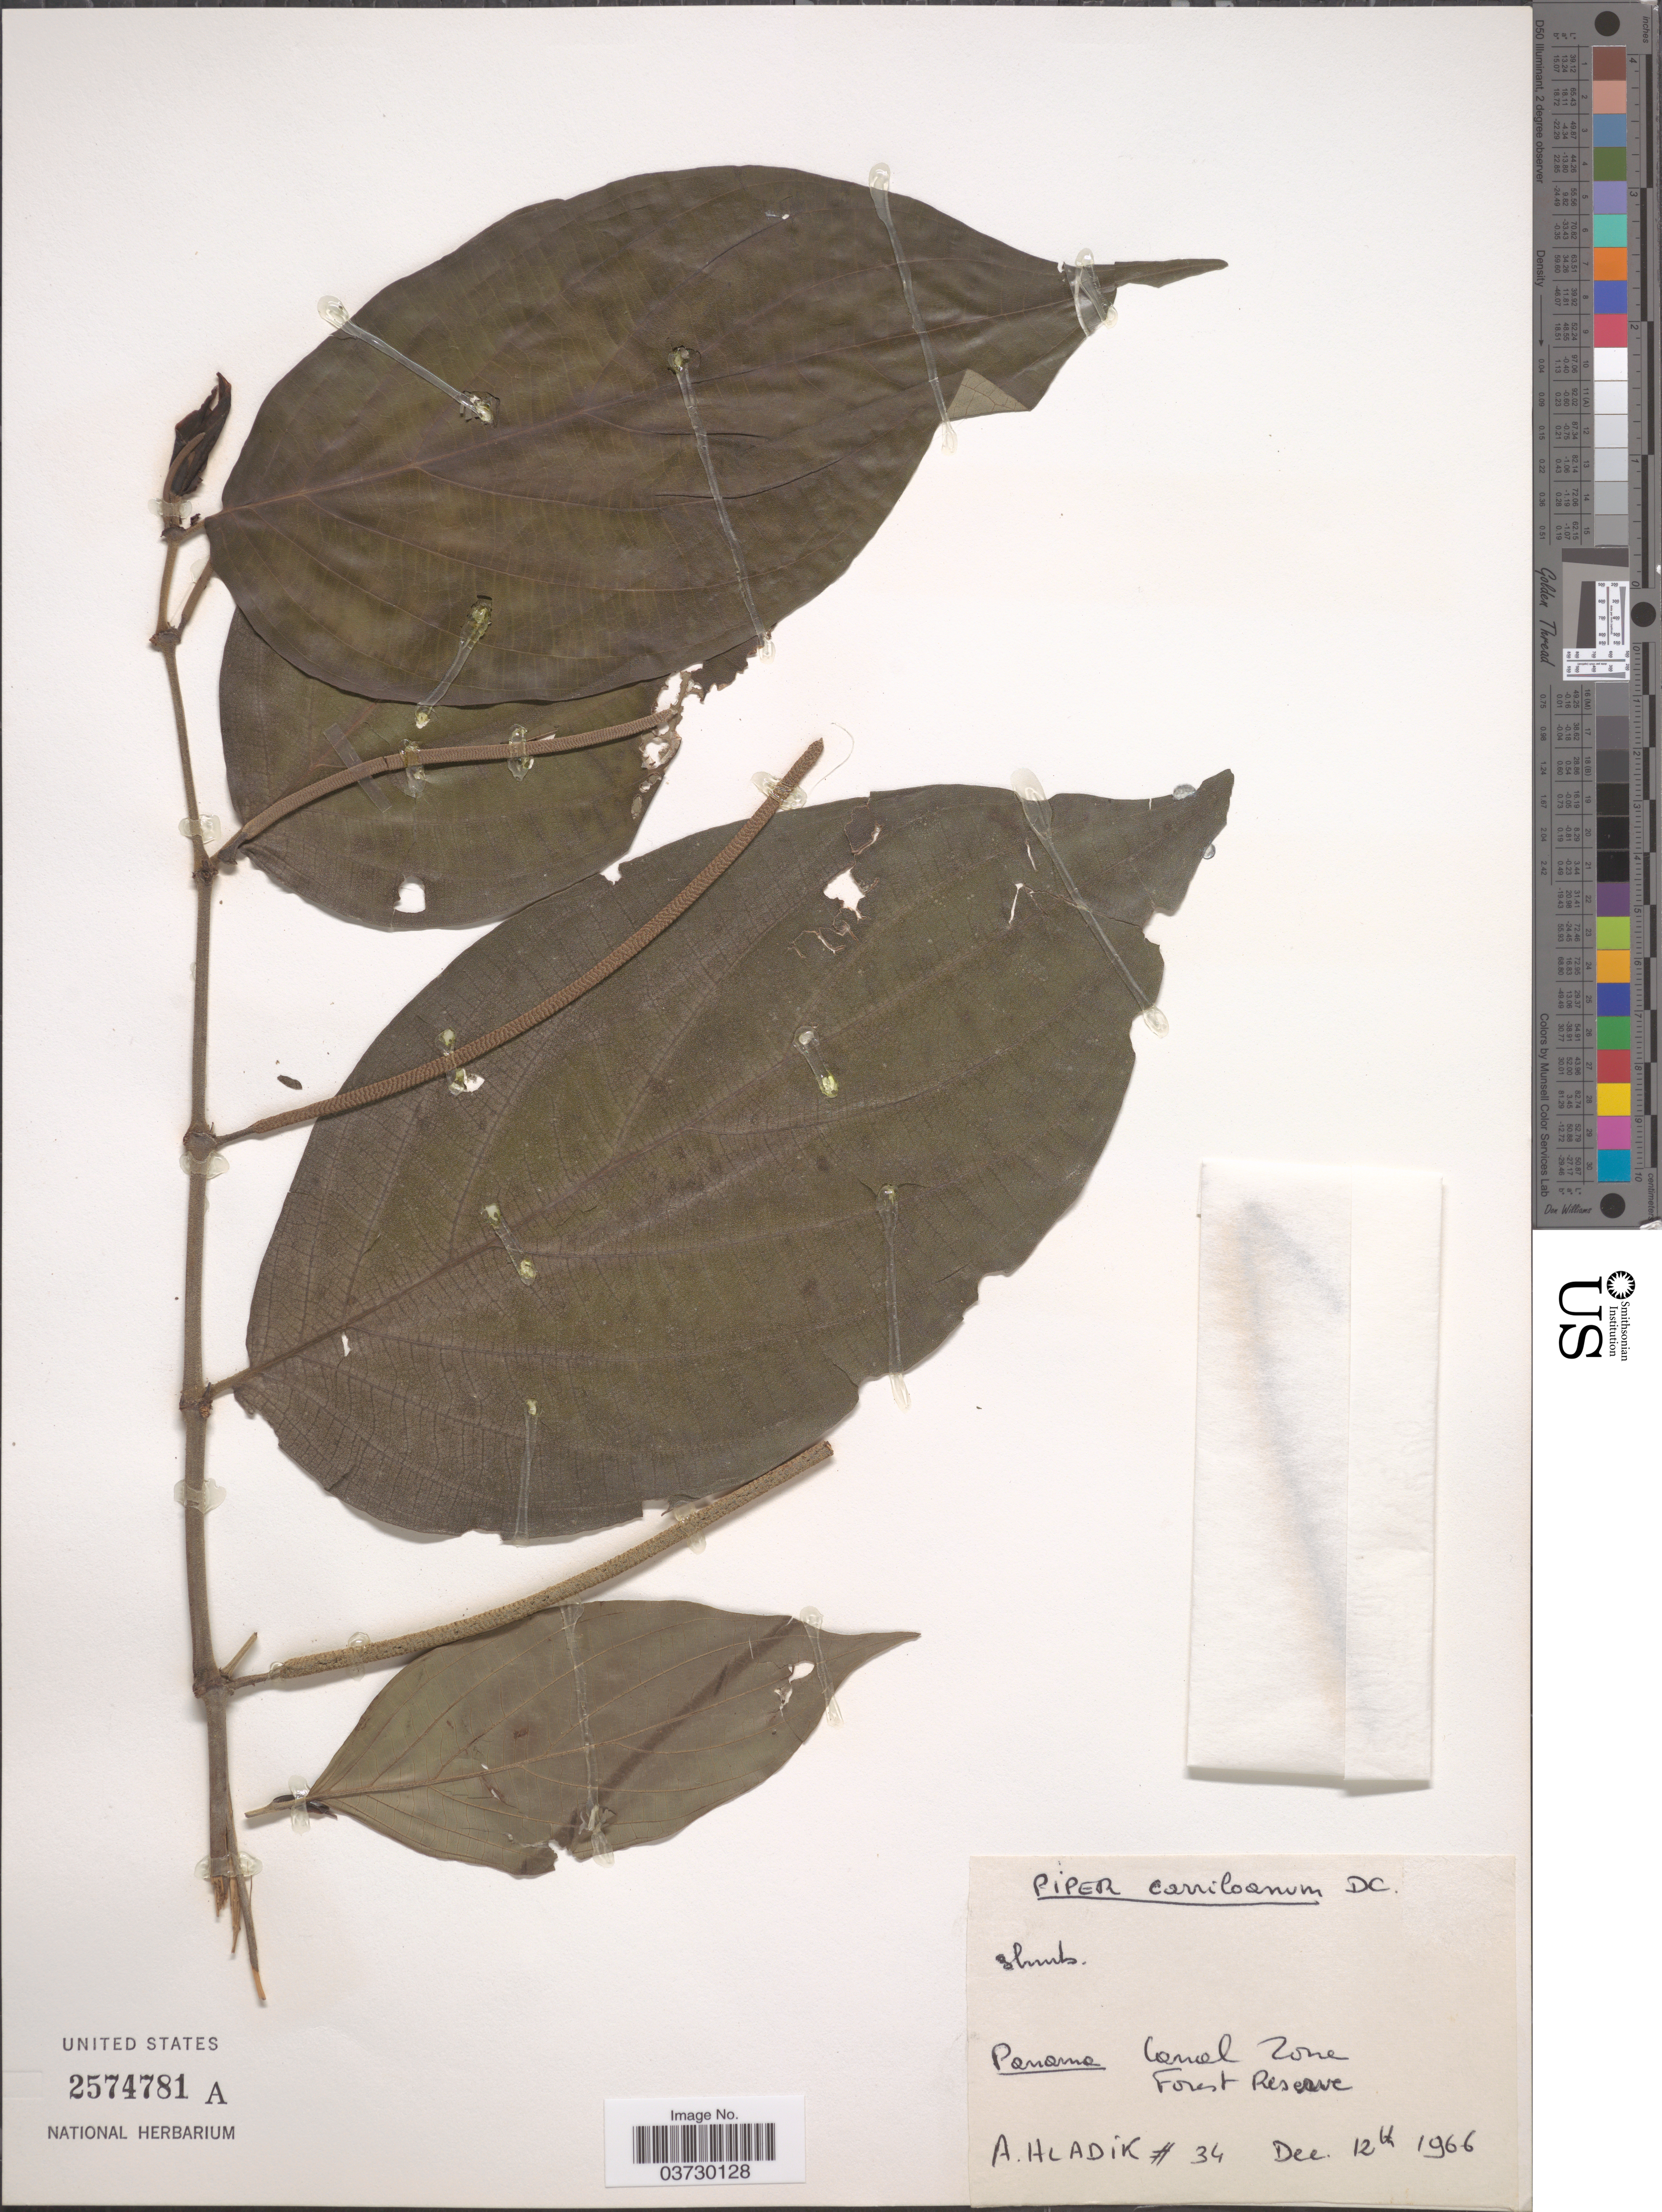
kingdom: Plantae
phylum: Tracheophyta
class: Magnoliopsida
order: Piperales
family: Piperaceae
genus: Piper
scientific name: Piper carrilloanum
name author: C. DC.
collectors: A. Hladik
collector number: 34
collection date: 1966-12-12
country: Panama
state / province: Colón / Panamá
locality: Canal Zone. Forest Reserve.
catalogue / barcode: US 2574781A